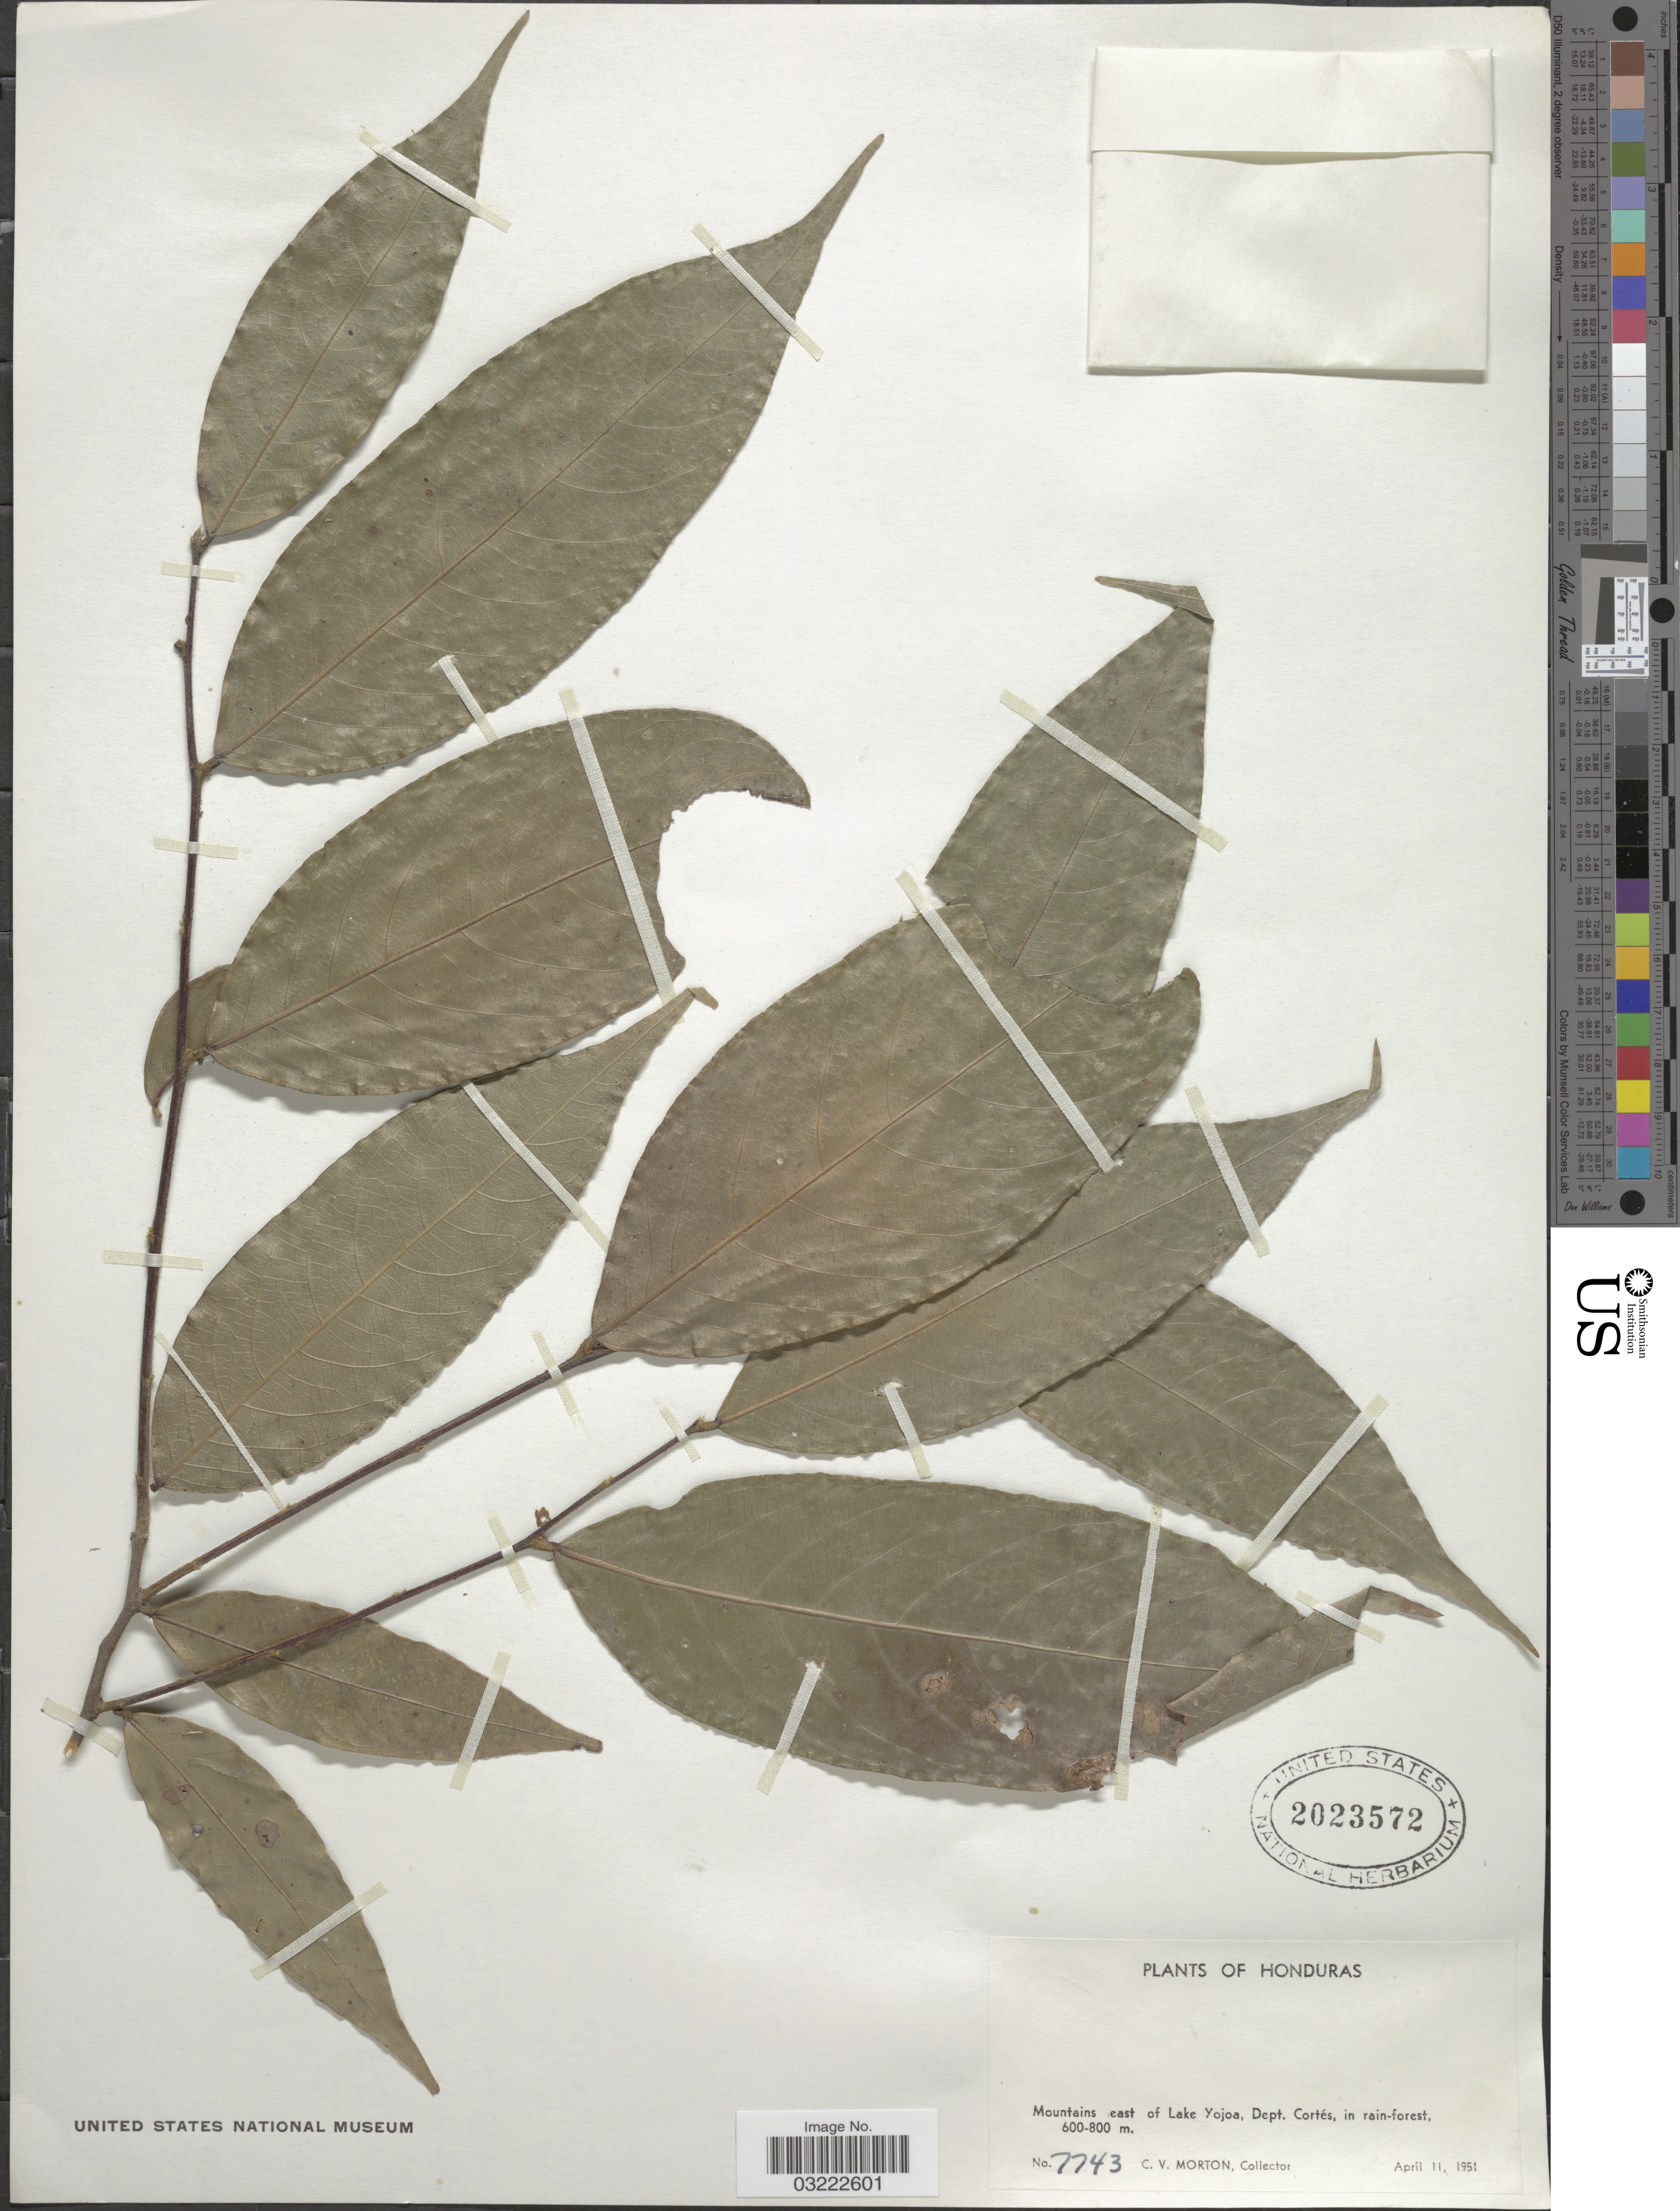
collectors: C. V. Morton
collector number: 7743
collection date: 1951-04-11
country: Honduras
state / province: Cortés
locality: Mountains east of Lake Yojoa, Dept. Cortés.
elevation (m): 600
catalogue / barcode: US 2023572